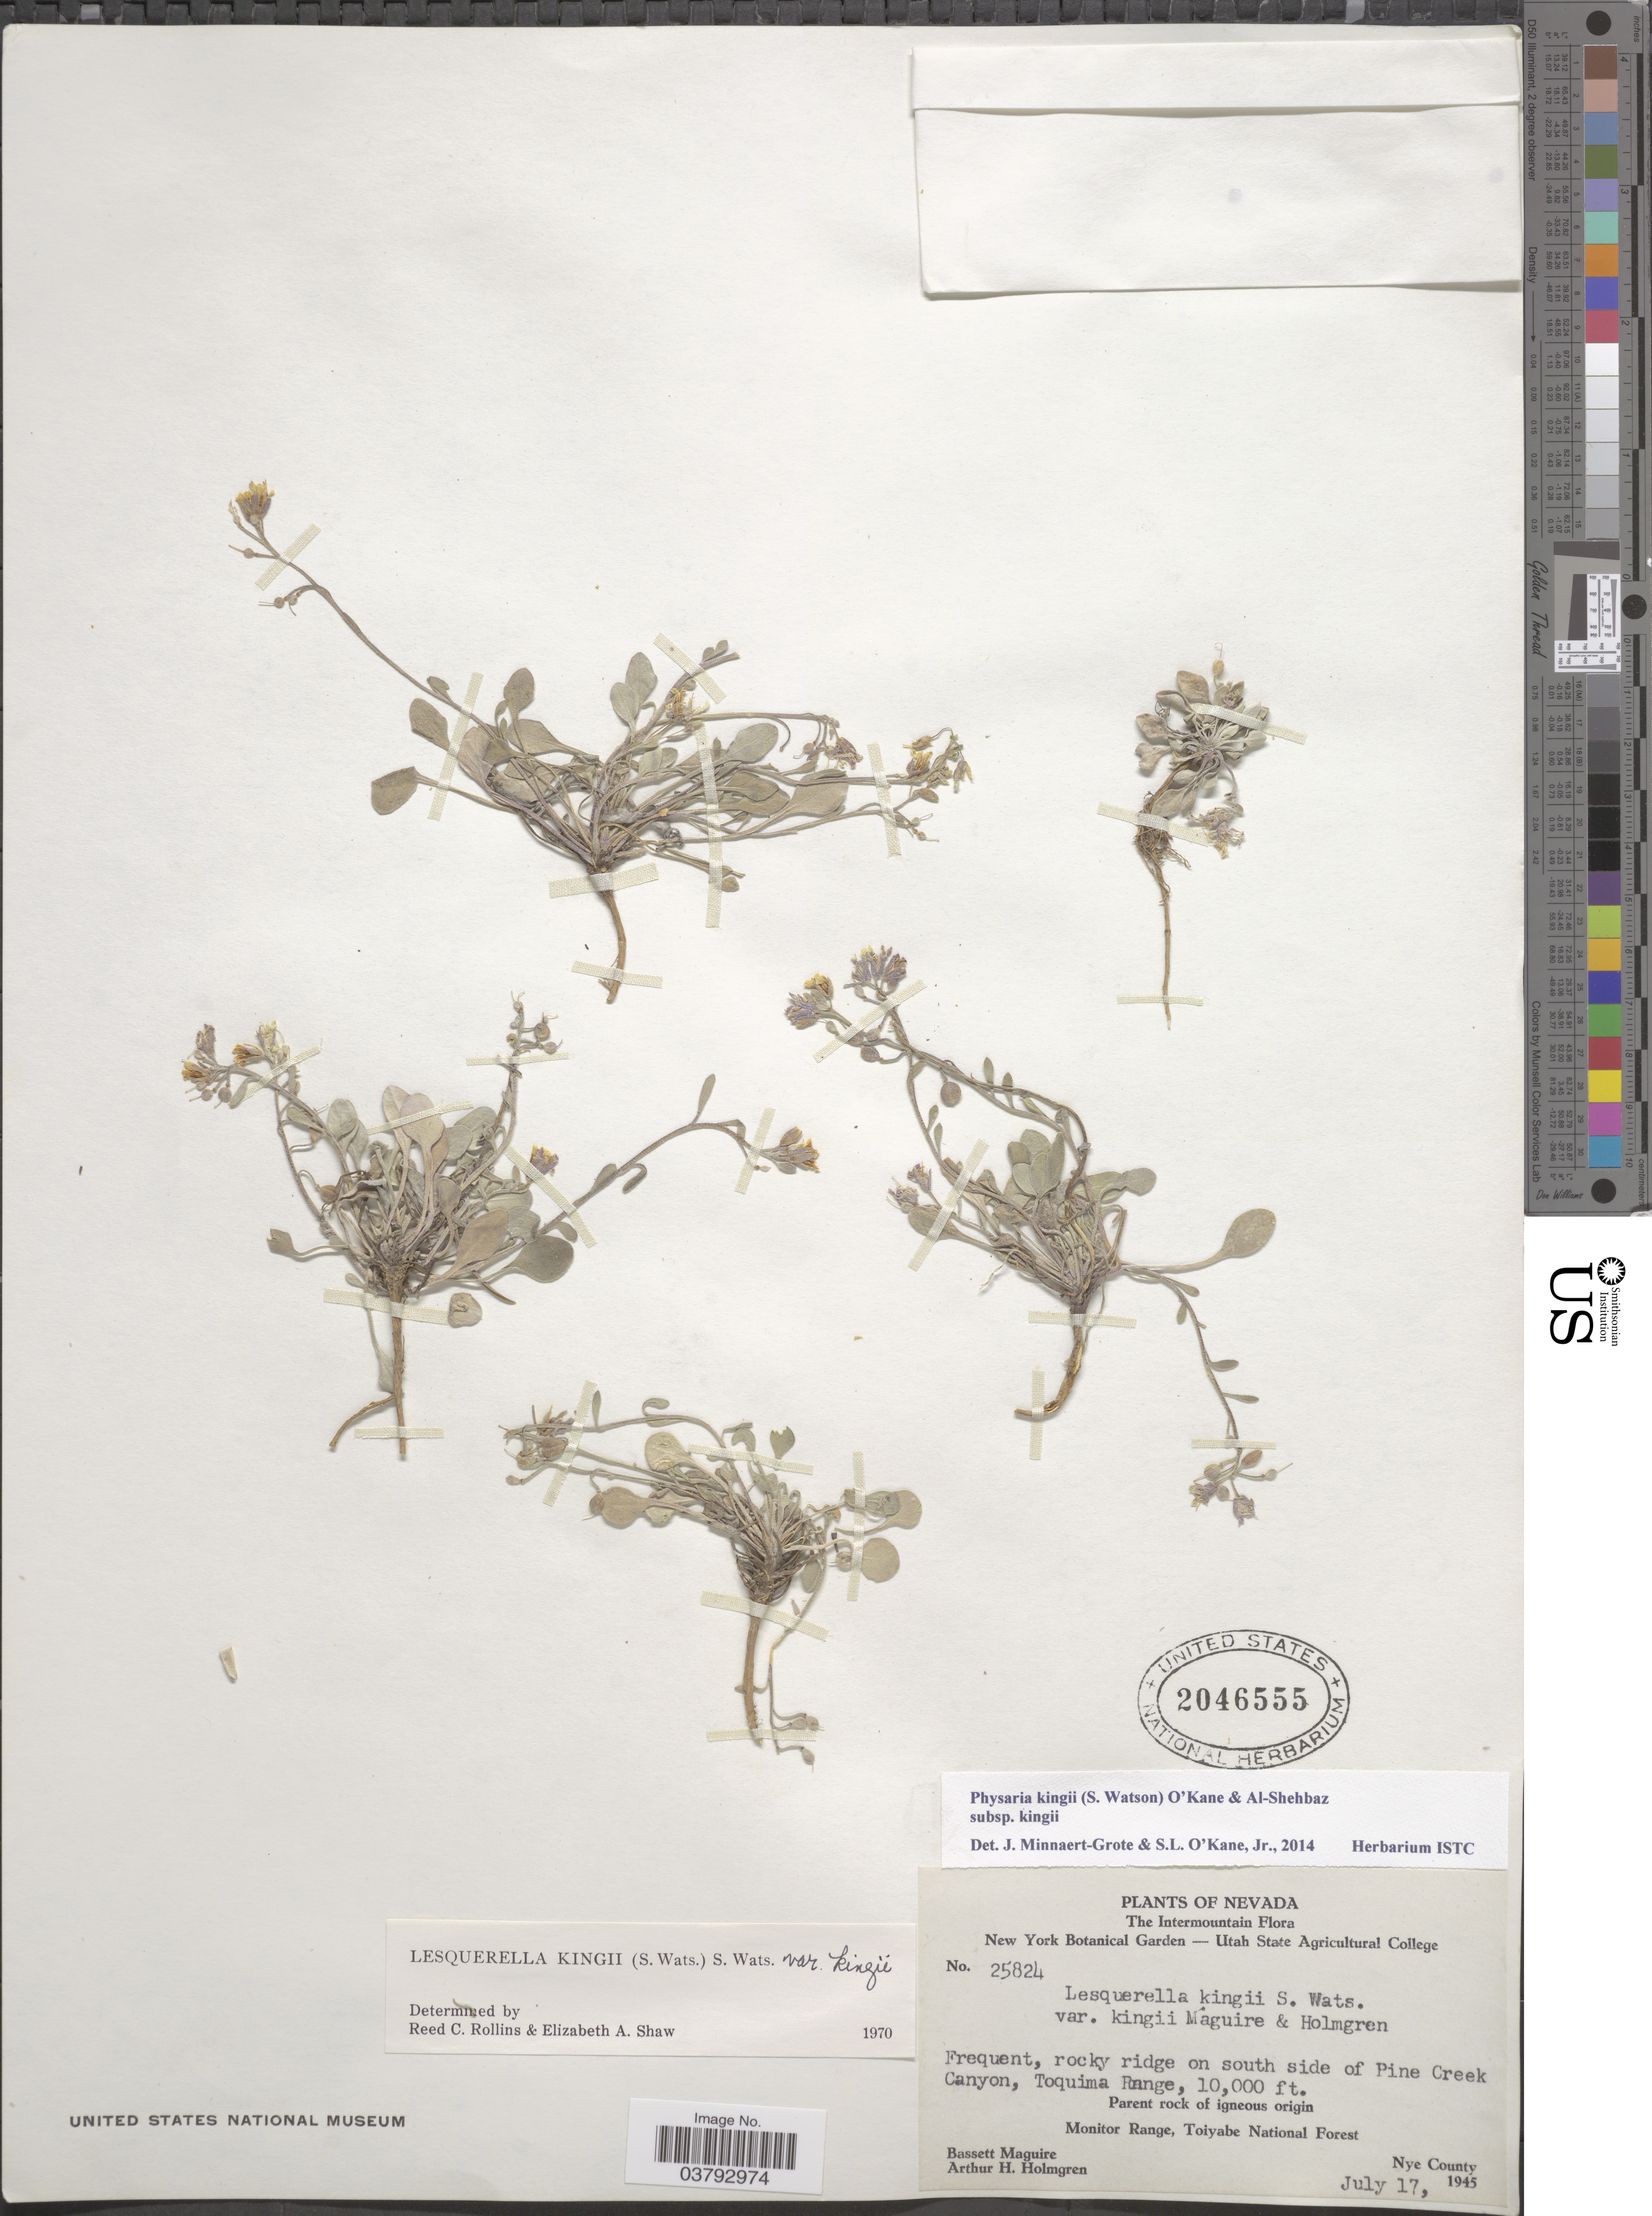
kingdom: Plantae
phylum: Tracheophyta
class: Magnoliopsida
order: Brassicales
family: Brassicaceae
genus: Physaria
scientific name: Physaria kingii subsp. kingii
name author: S. Watson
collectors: B. Maguire & A. H. Holmgren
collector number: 25824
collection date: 1945-07-17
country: United States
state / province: Nevada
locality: The Intermountain. Rocky ridge on south side of Pine Creek Canyon, Toquima Range. Monitor Range, Toiyabe National Forest. Nye County.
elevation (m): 3048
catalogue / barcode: US 2046555